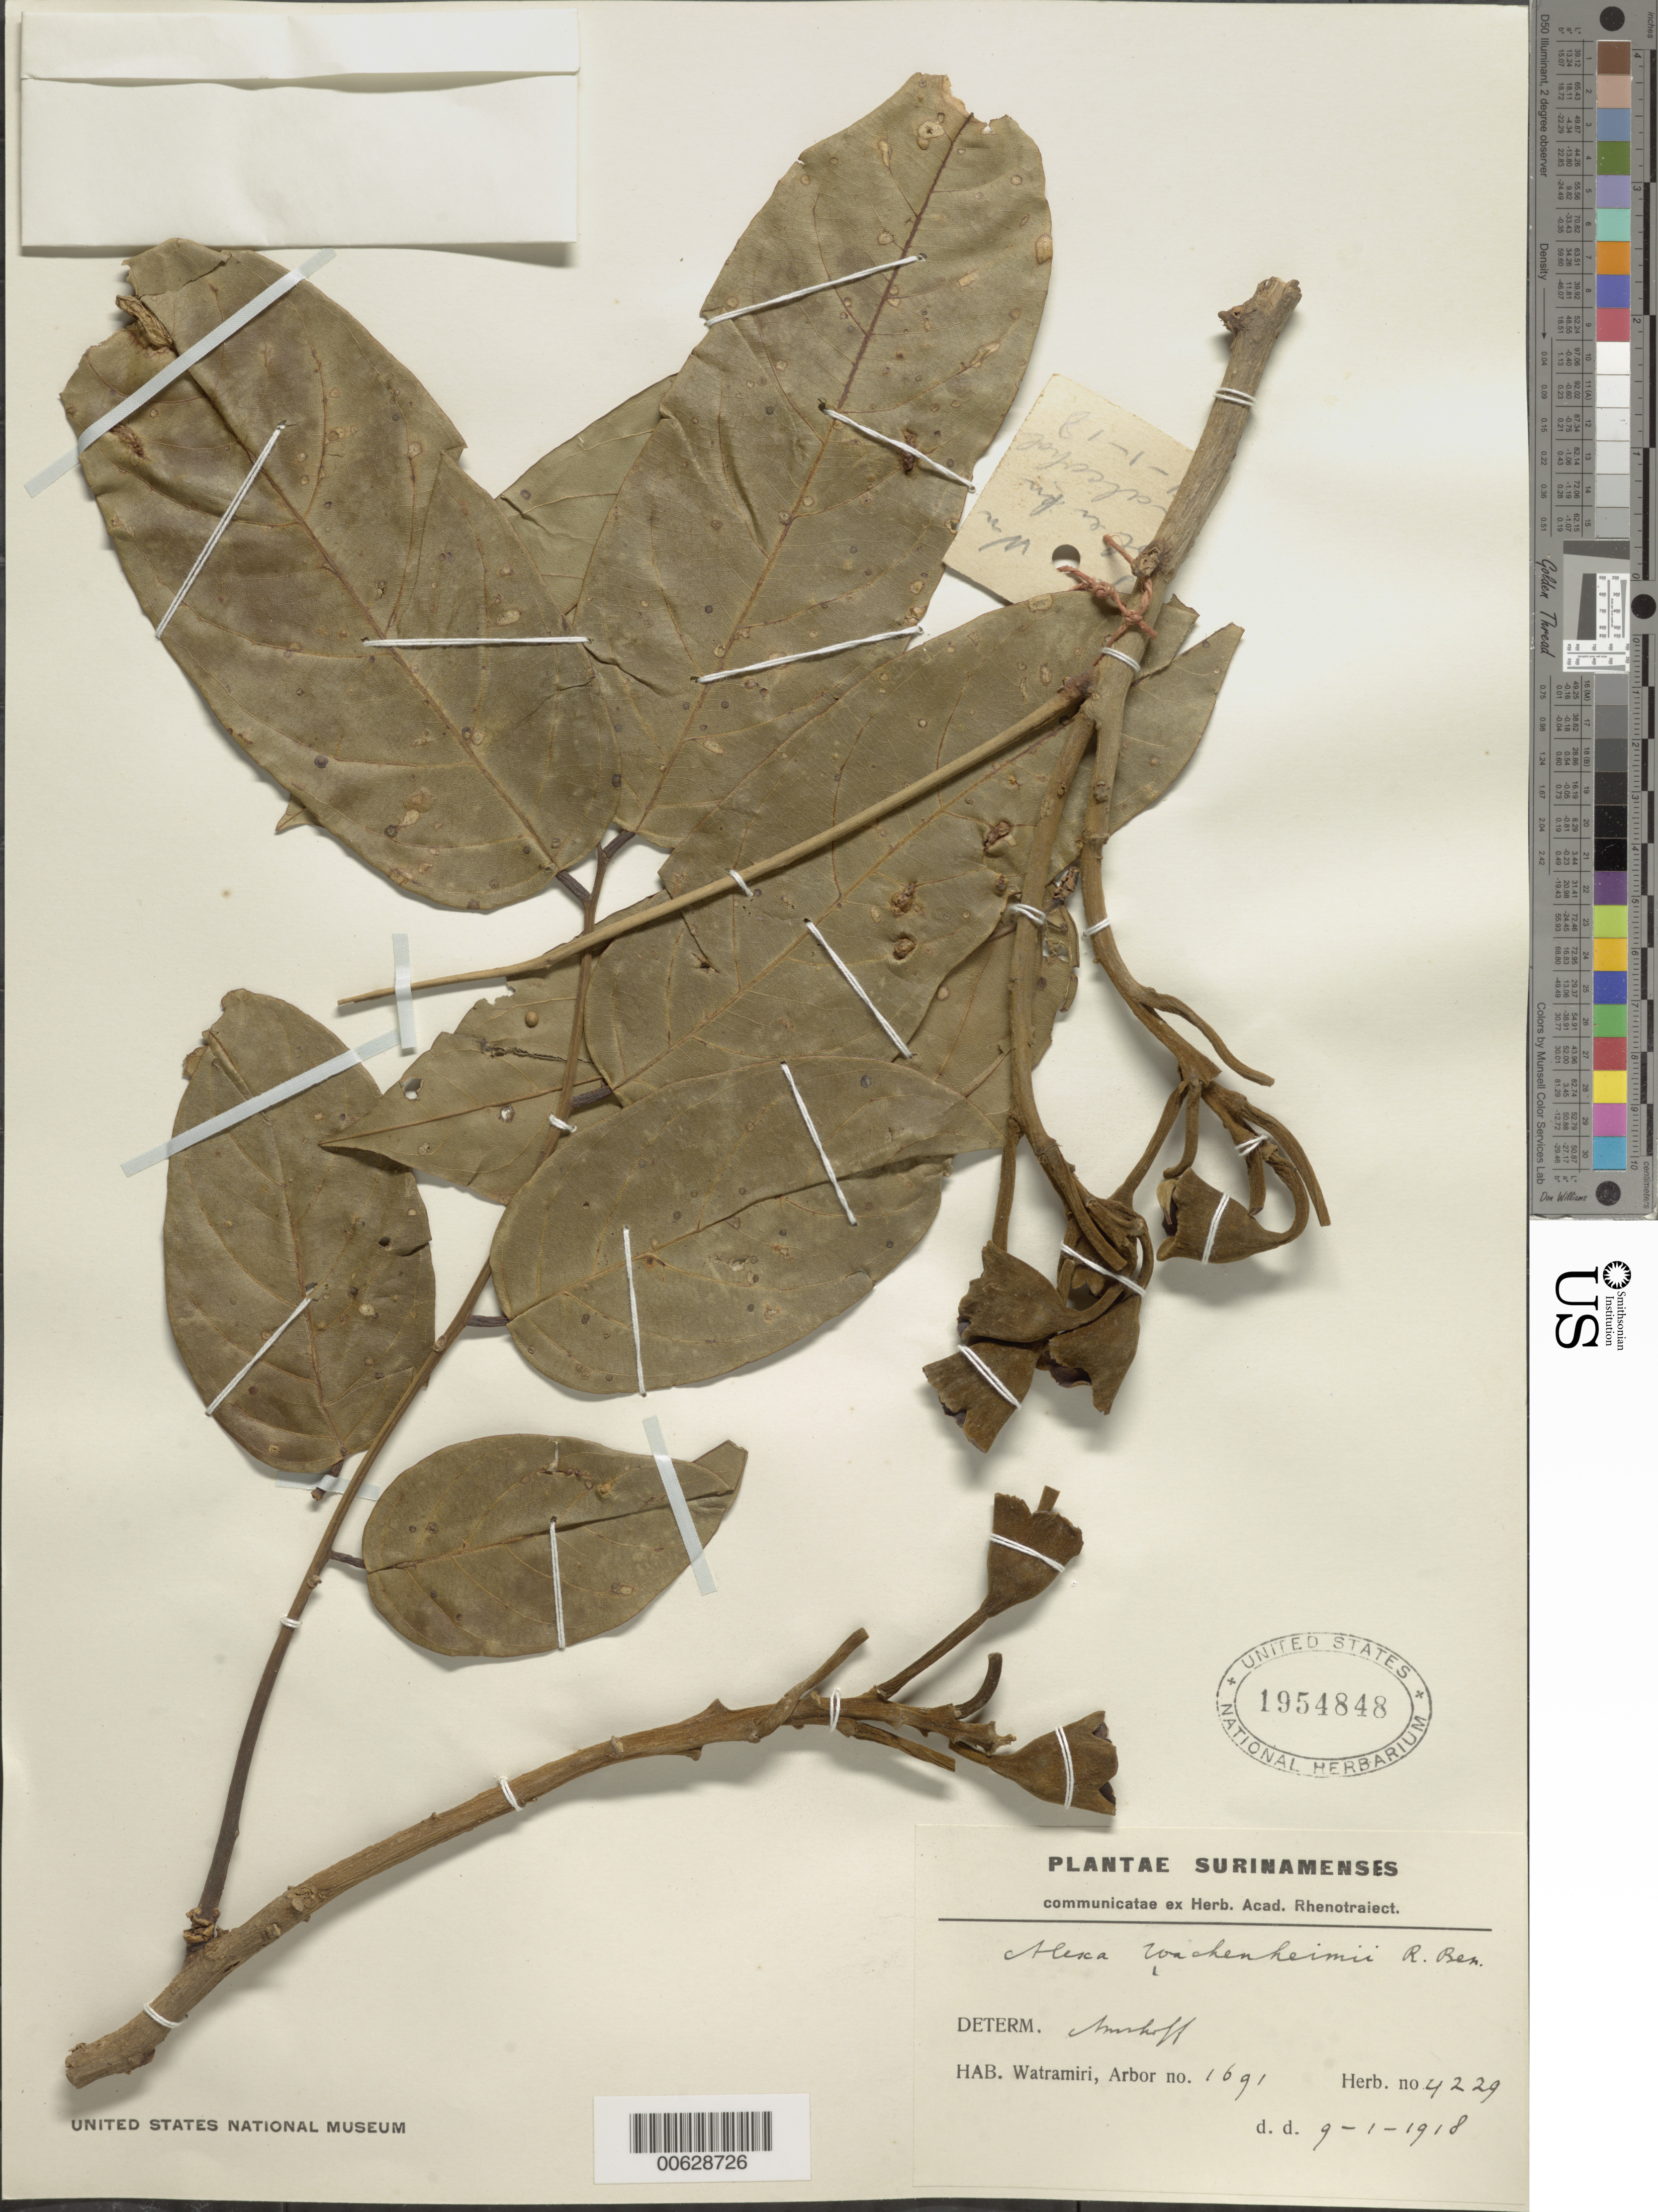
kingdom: Plantae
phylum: Tracheophyta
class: Magnoliopsida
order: Fabales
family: Fabaceae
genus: Alexa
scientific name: Alexa wachenheimii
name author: Benoist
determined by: Amshoff, G. J. H.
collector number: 4229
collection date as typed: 9-Jan-18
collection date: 1918-01-09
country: Suriname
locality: Watramiri, Forest Reserve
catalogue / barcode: US 1954848